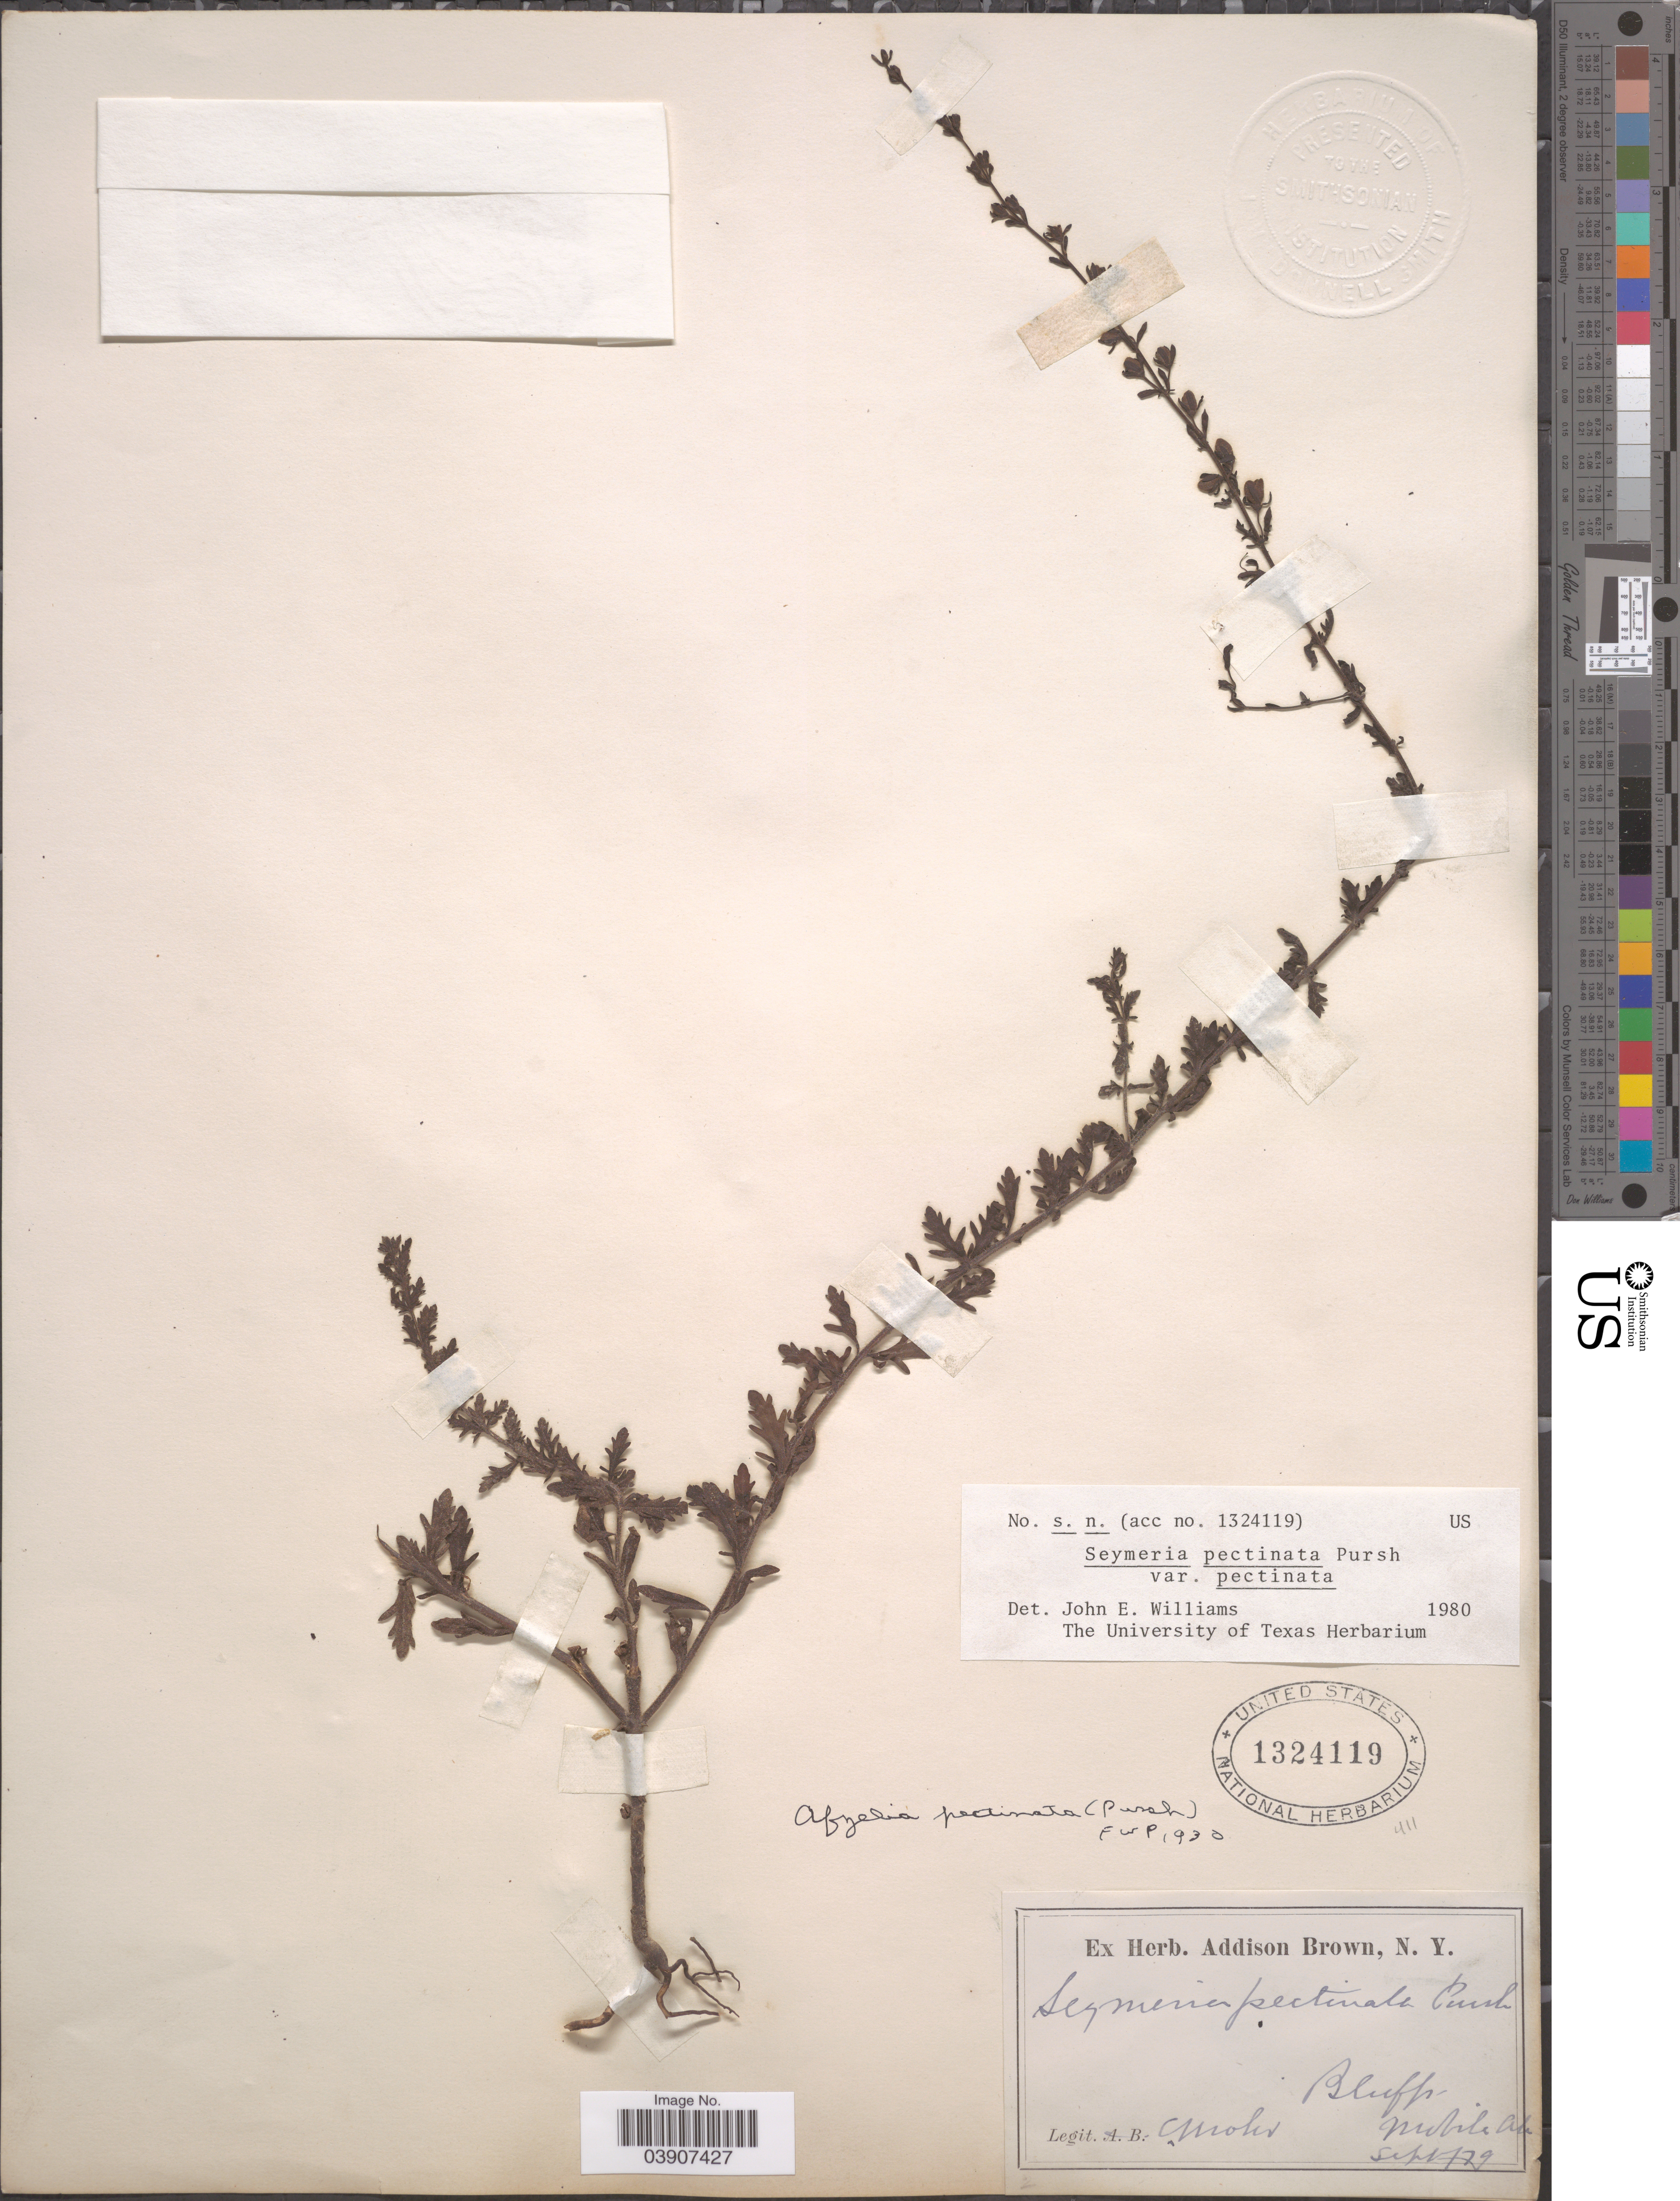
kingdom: Plantae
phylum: Tracheophyta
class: Magnoliopsida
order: Lamiales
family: Orobanchaceae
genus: Seymeria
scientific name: Seymeria pectinata var. pectinata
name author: Pursh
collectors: Mohr, --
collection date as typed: Transcribed d/m/y: /9/29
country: United States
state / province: Alabama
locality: Mobile.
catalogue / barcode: US 1324119